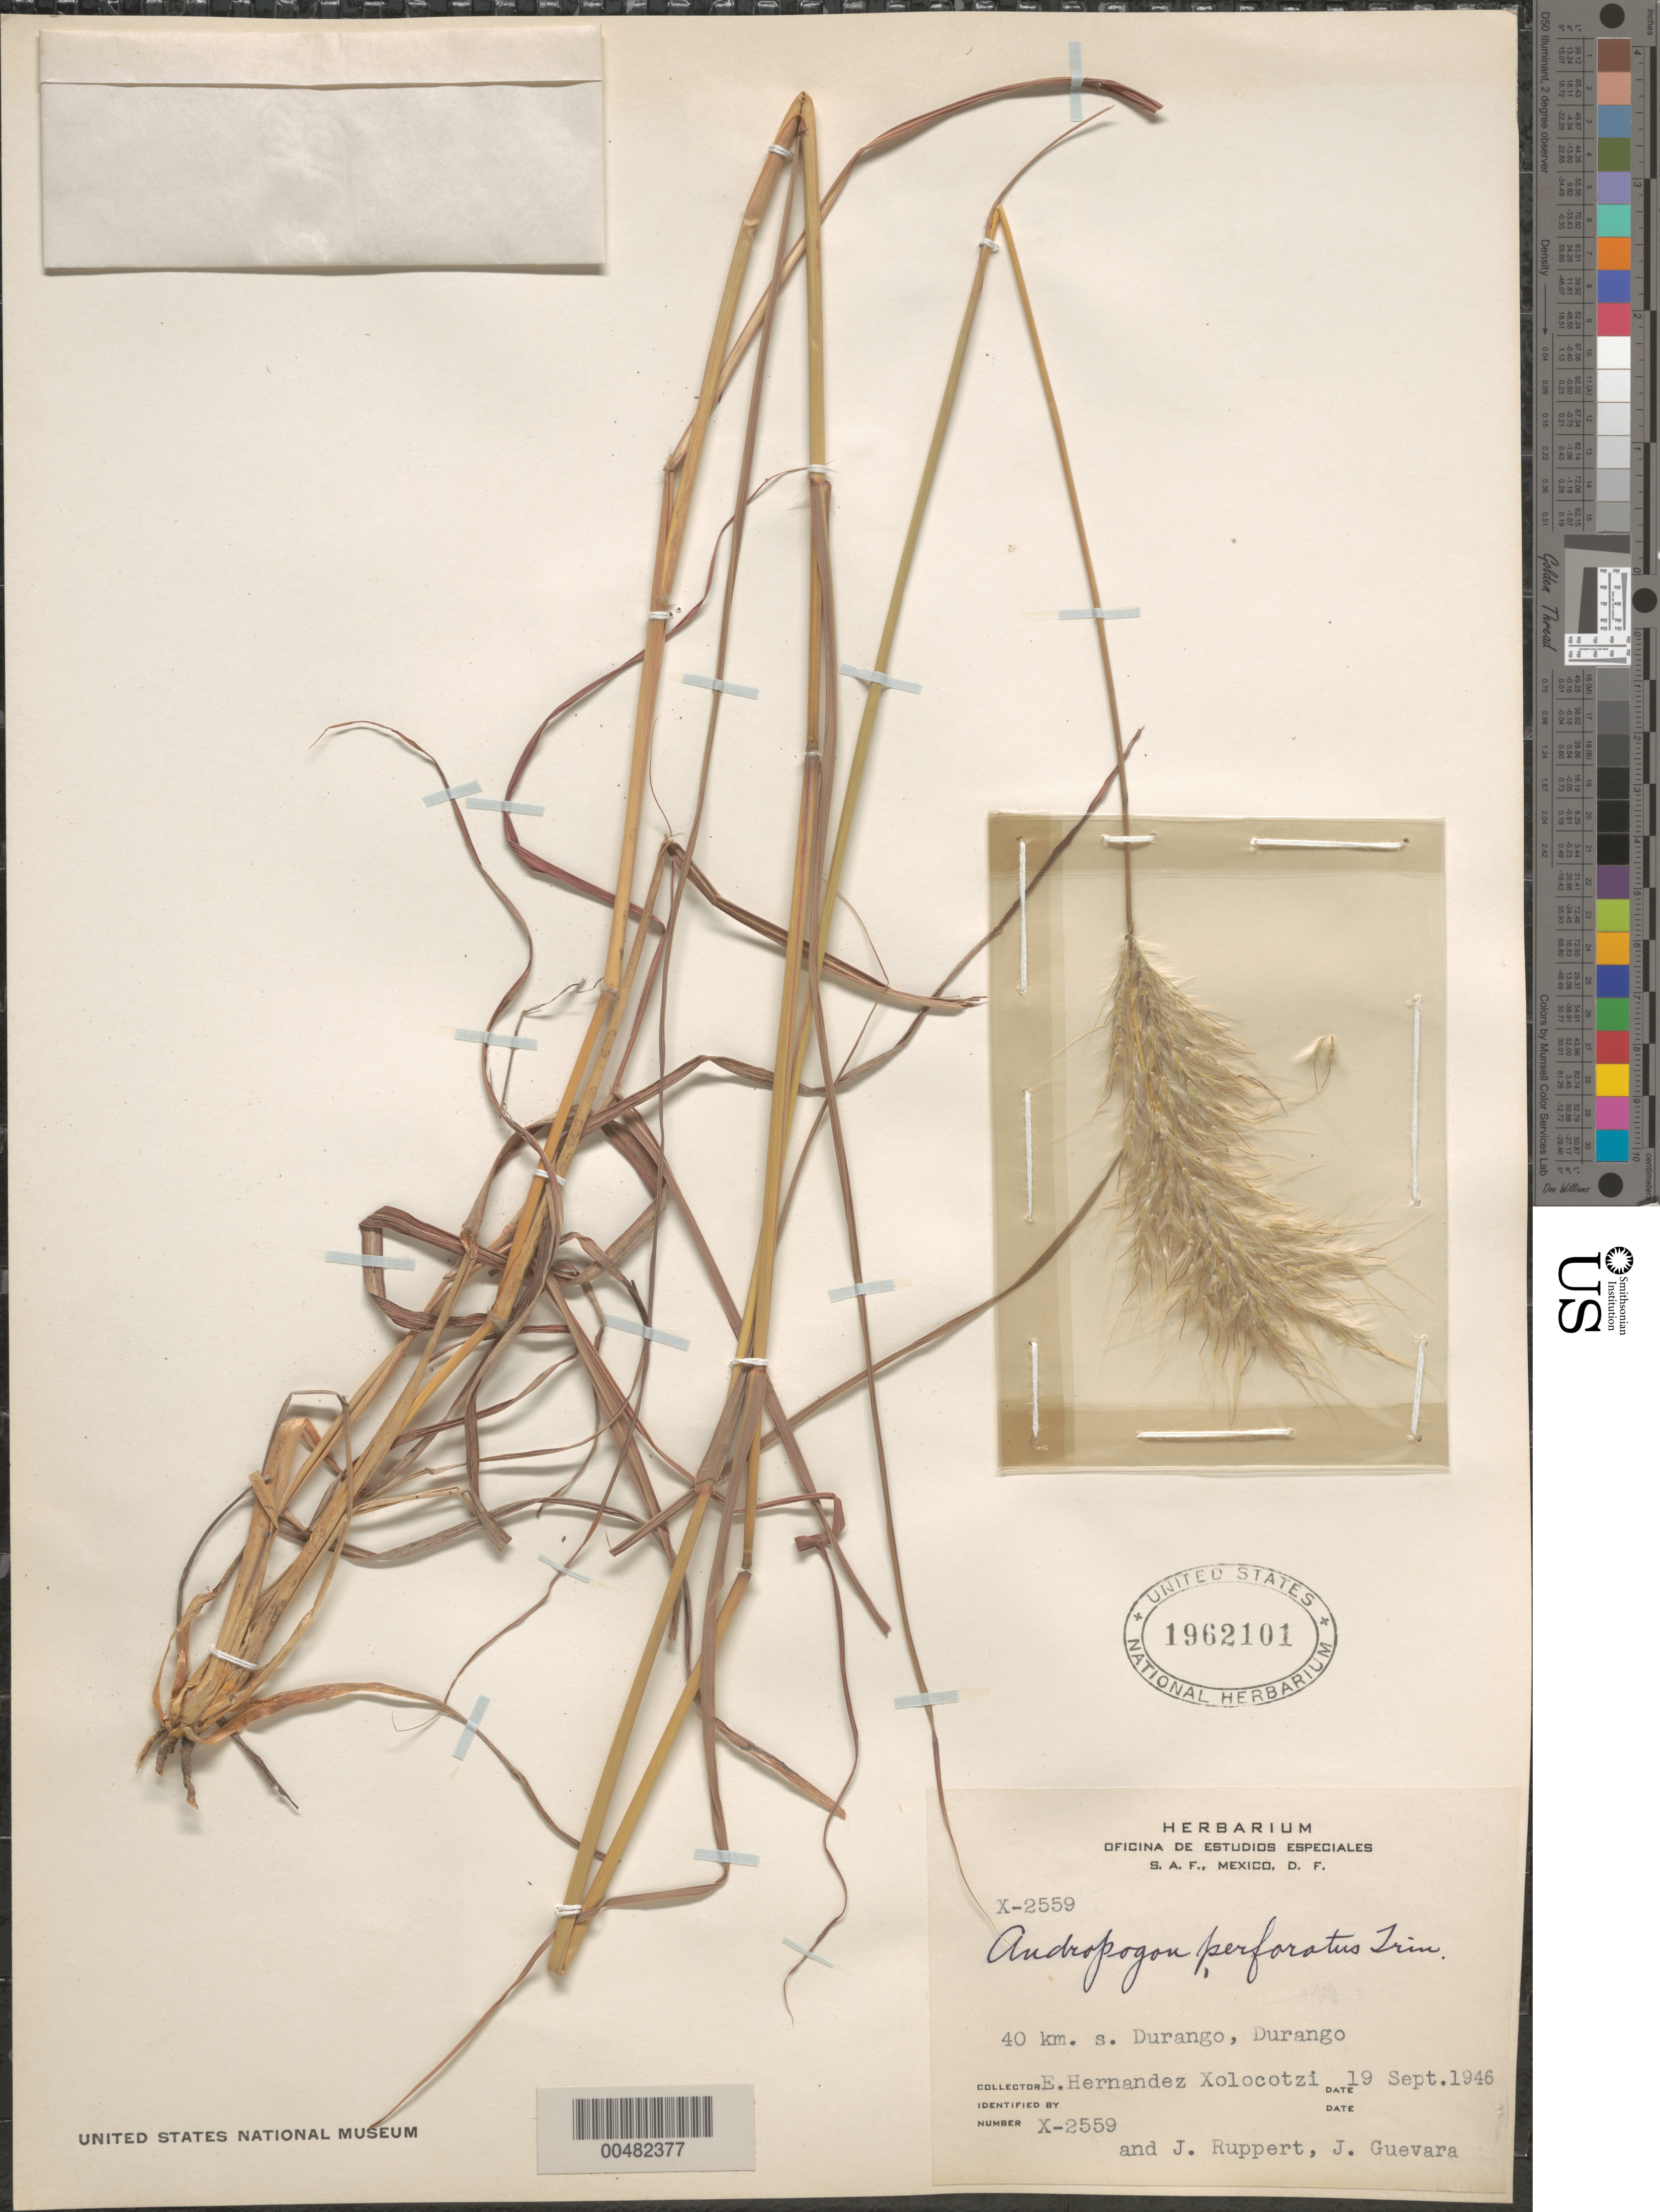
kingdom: Plantae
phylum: Tracheophyta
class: Liliopsida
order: Poales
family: Poaceae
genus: Bothriochloa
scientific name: Bothriochloa perforata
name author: (Trin. ex E. Fourn.) Herter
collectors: E. I. Hernández-X., J. Ruppert & J. Guevara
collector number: X-2559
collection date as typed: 19 Sep 1946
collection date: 1946-09-19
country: Mexico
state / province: Durango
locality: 40 km S of Durango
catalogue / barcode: US 1962101